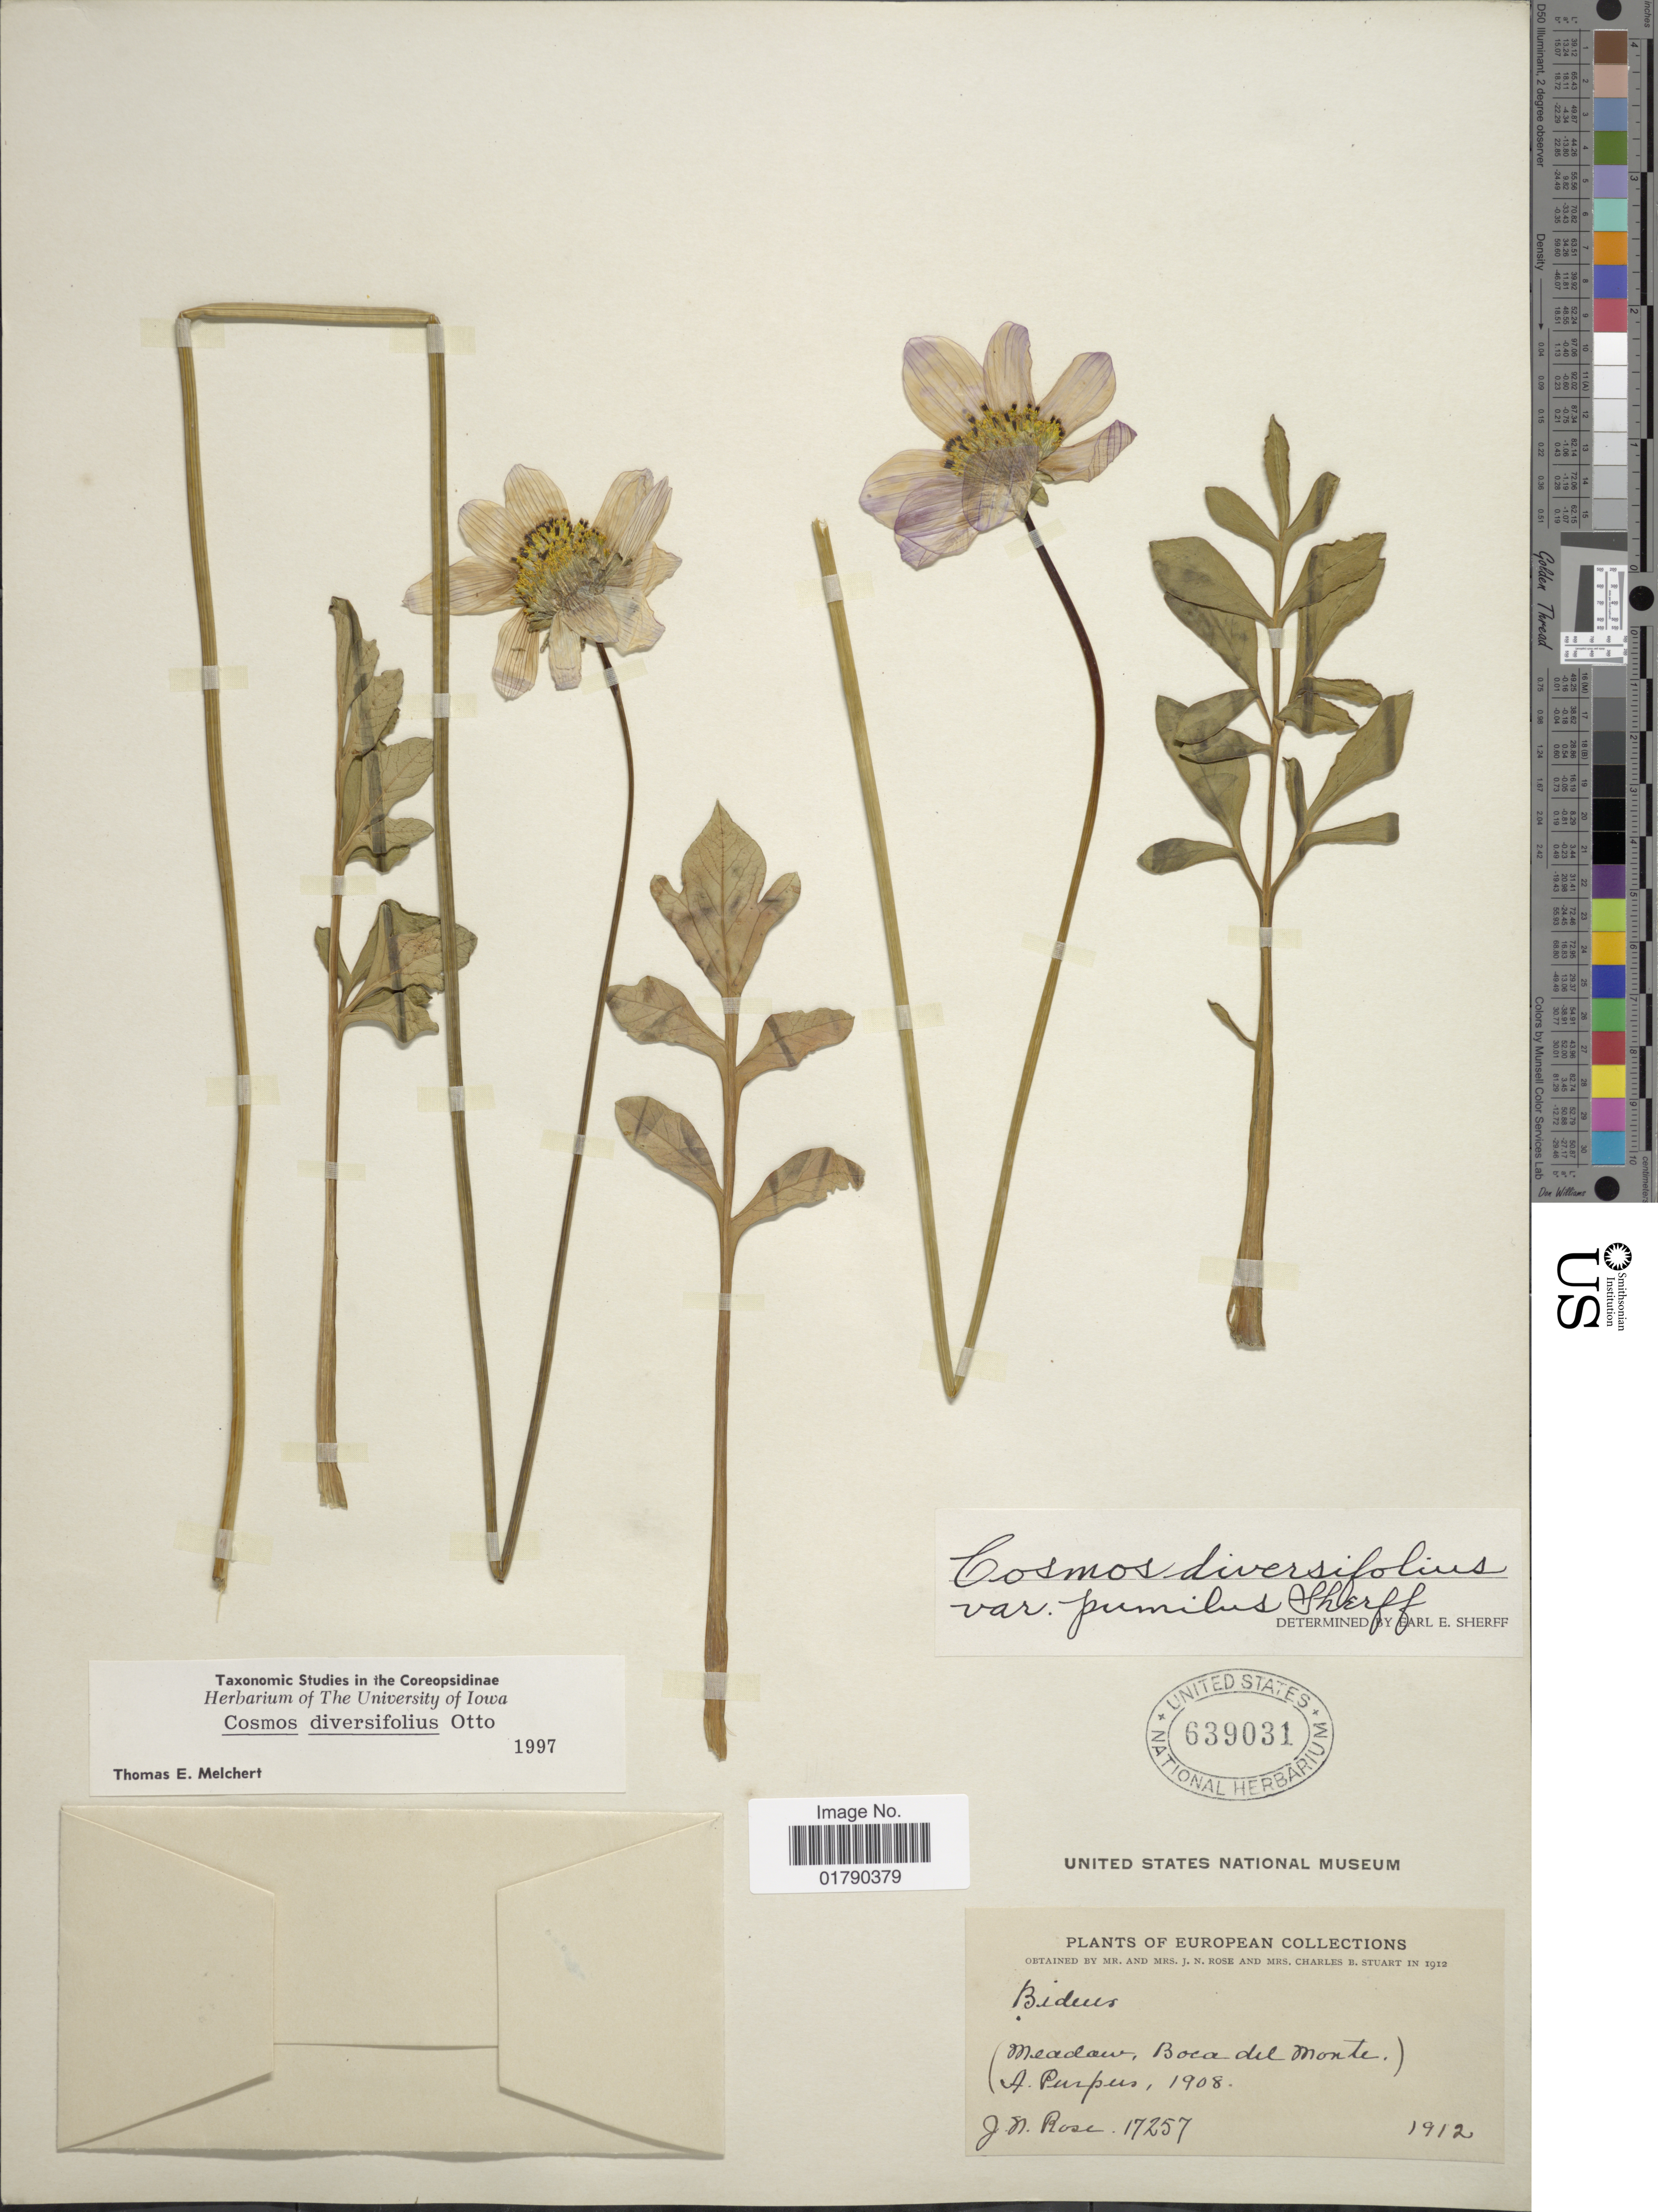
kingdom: Plantae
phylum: Tracheophyta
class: Magnoliopsida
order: Asterales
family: Asteraceae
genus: Cosmos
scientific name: Cosmos diversifolius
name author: Otto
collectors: A. Purpus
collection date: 1908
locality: Boca del Monte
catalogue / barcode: US 639031